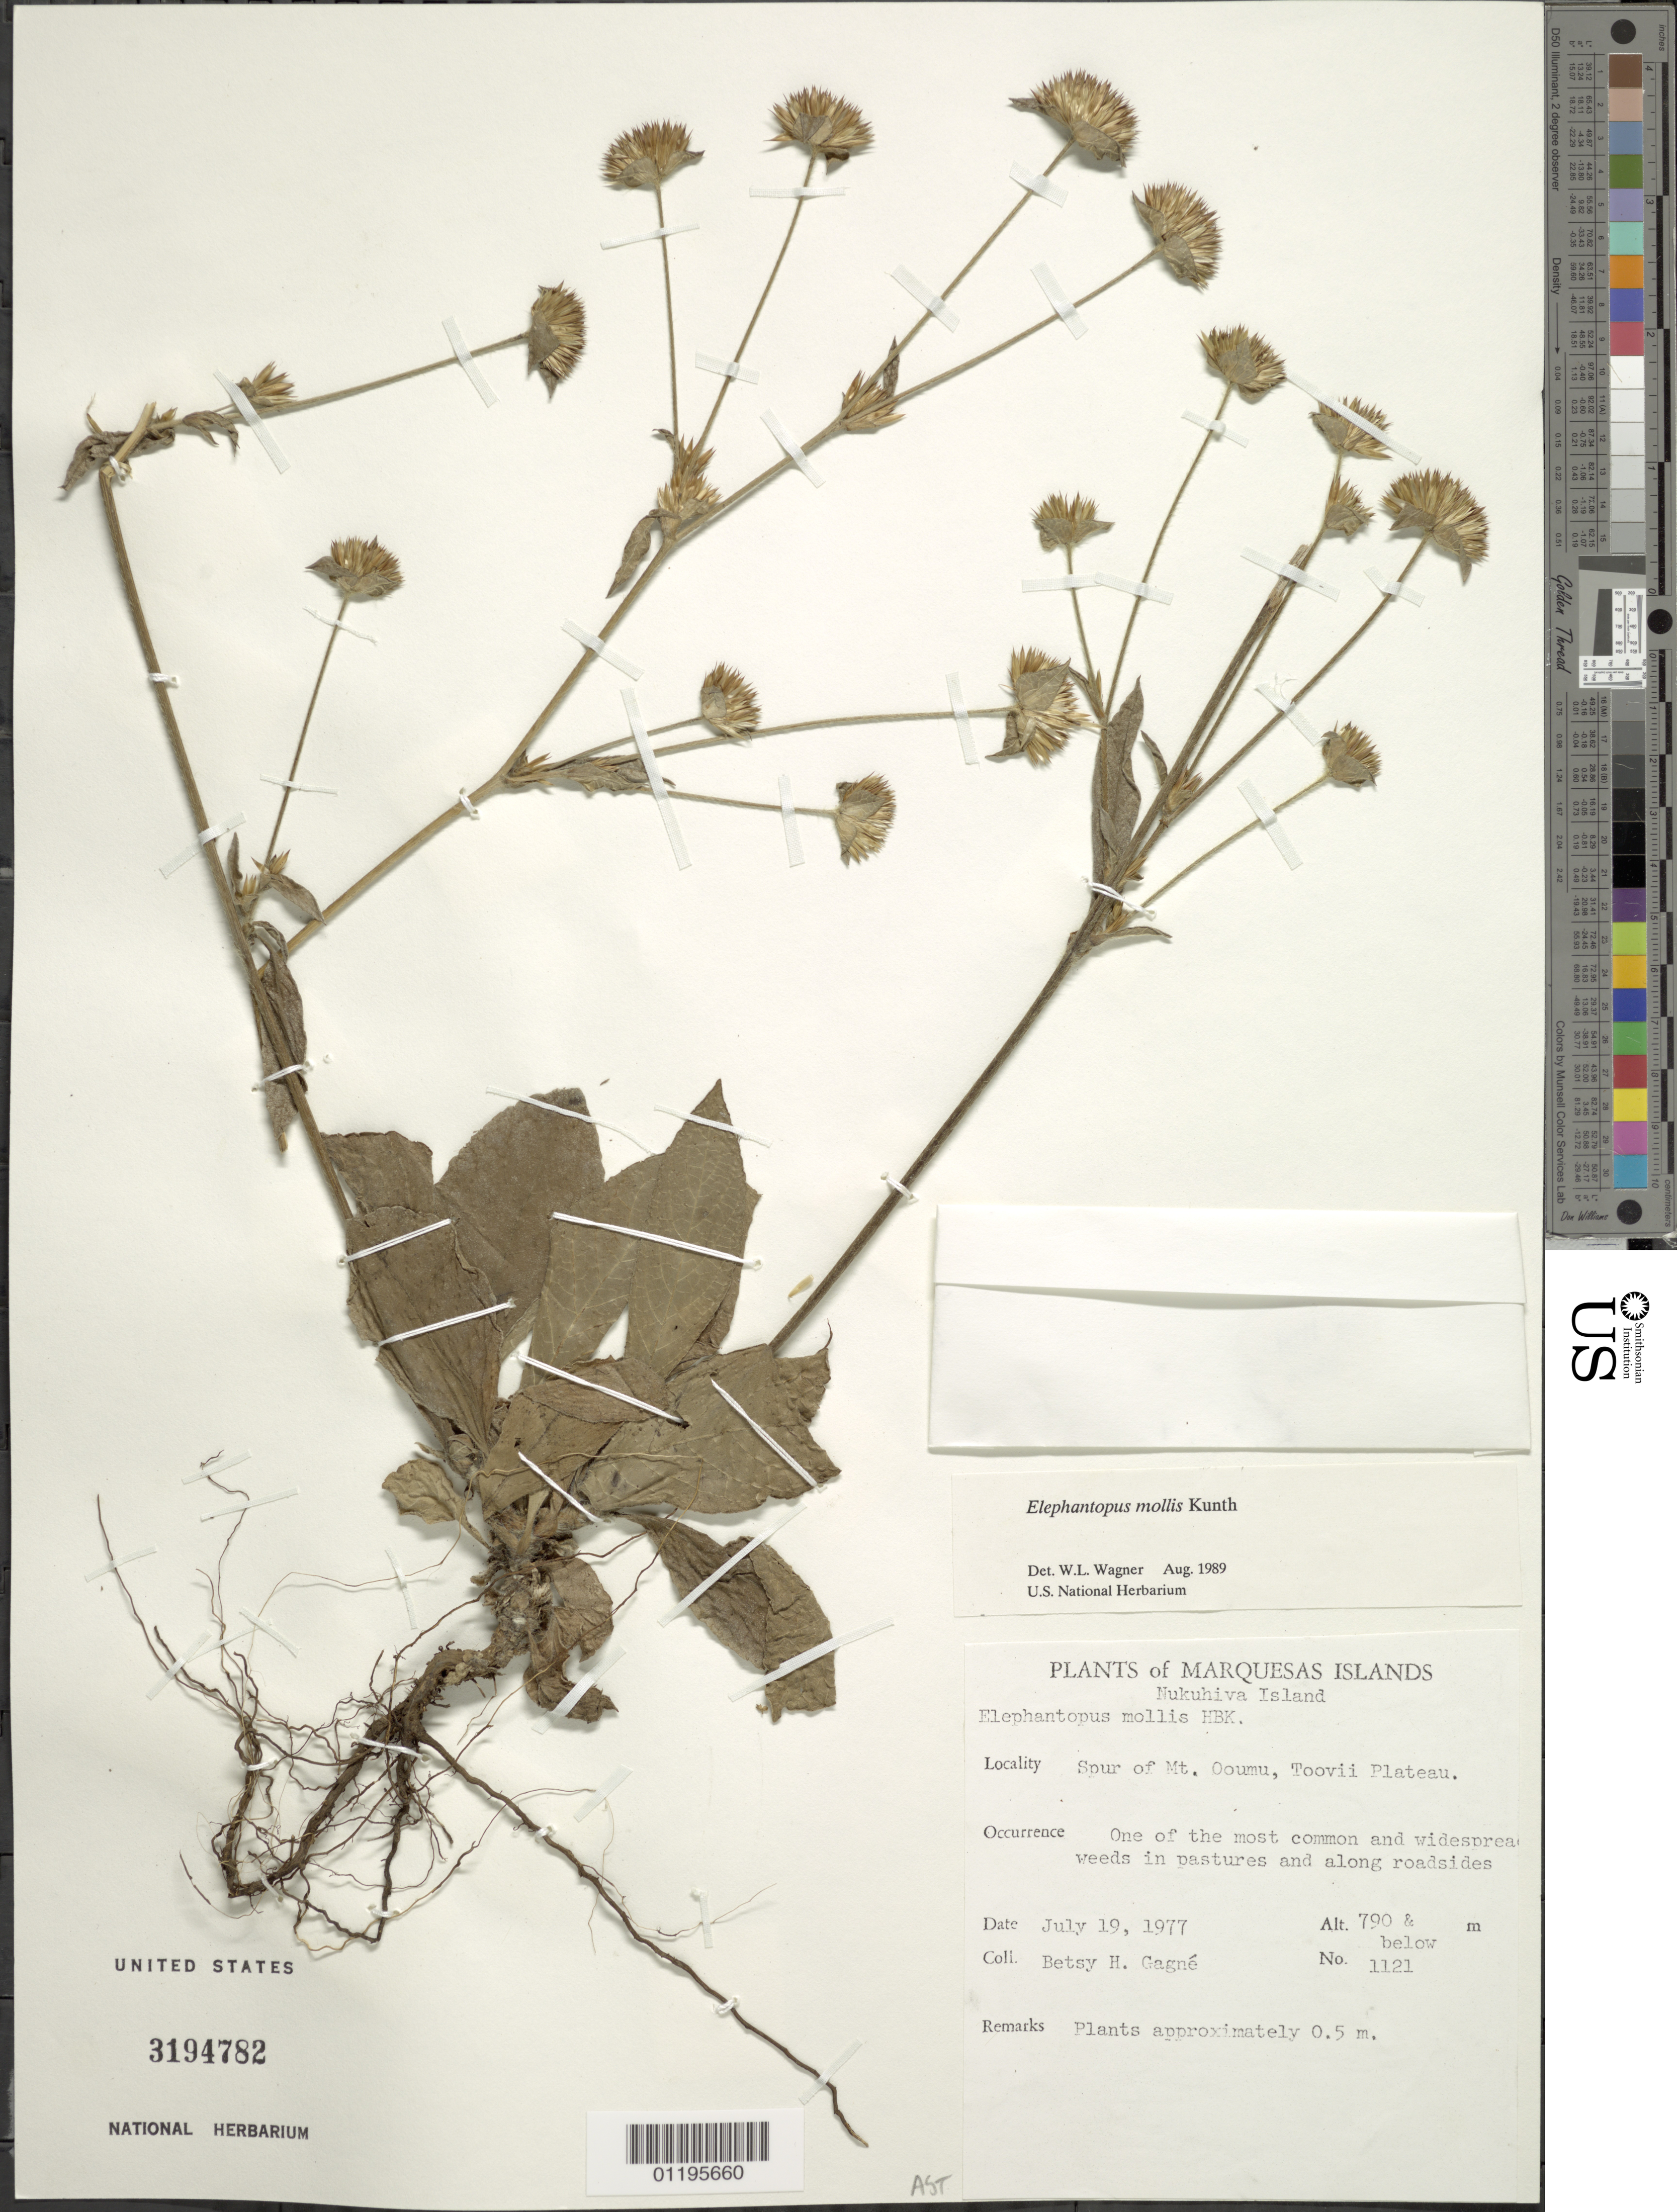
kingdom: Plantae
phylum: Tracheophyta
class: Magnoliopsida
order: Asterales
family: Asteraceae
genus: Elephantopus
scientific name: Elephantopus mollis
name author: Kunth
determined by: Wagner, W. L., (BOT), Smithsonian Institution - National Museum of Natural History (UNITED STATES)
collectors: B. H. Gagné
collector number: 1121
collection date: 1977-07-19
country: French Polynesia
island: Nuku Hiva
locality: Toovii Plateau, spur of Mt. Ooumu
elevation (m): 790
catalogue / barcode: US 3194782